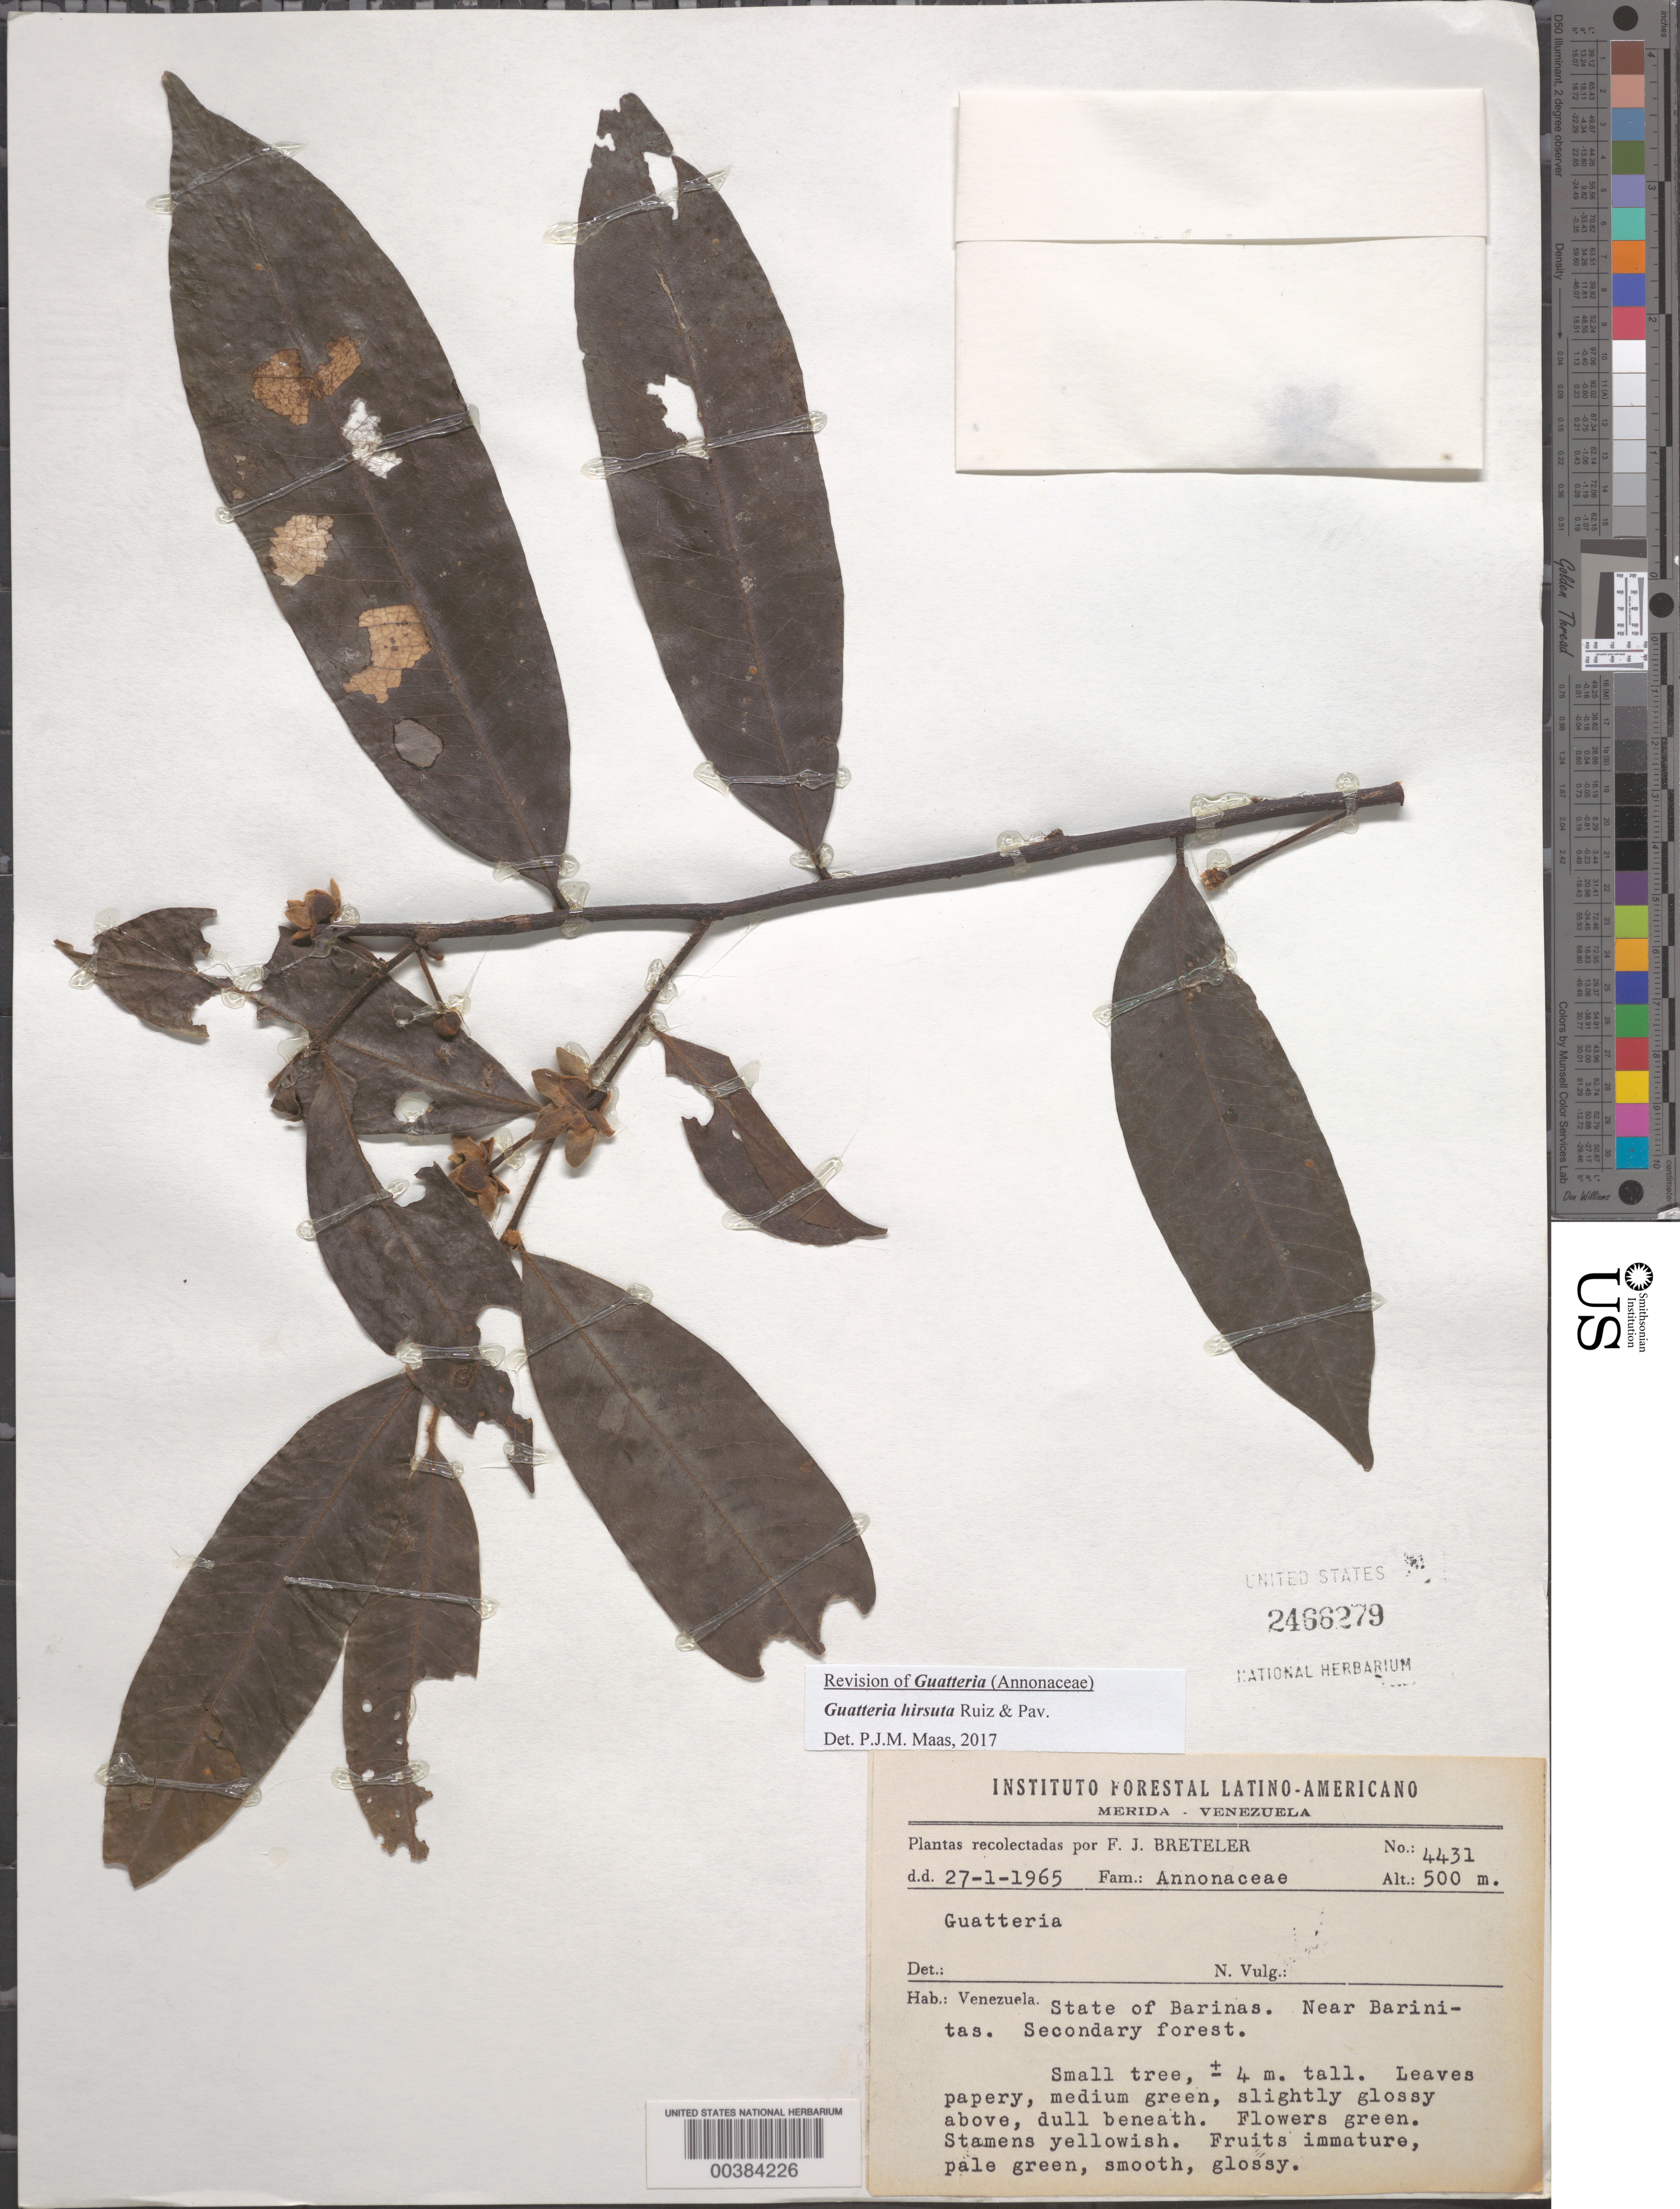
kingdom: Plantae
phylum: Tracheophyta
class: Magnoliopsida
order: Magnoliales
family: Annonaceae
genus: Guatteria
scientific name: Guatteria hirsuta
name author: Ruiz & Pav.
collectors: F. J. Breteler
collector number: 4431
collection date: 1965-01-27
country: Venezuela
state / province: Barinas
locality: Near Barinitas.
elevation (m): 500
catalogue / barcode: US 2466279